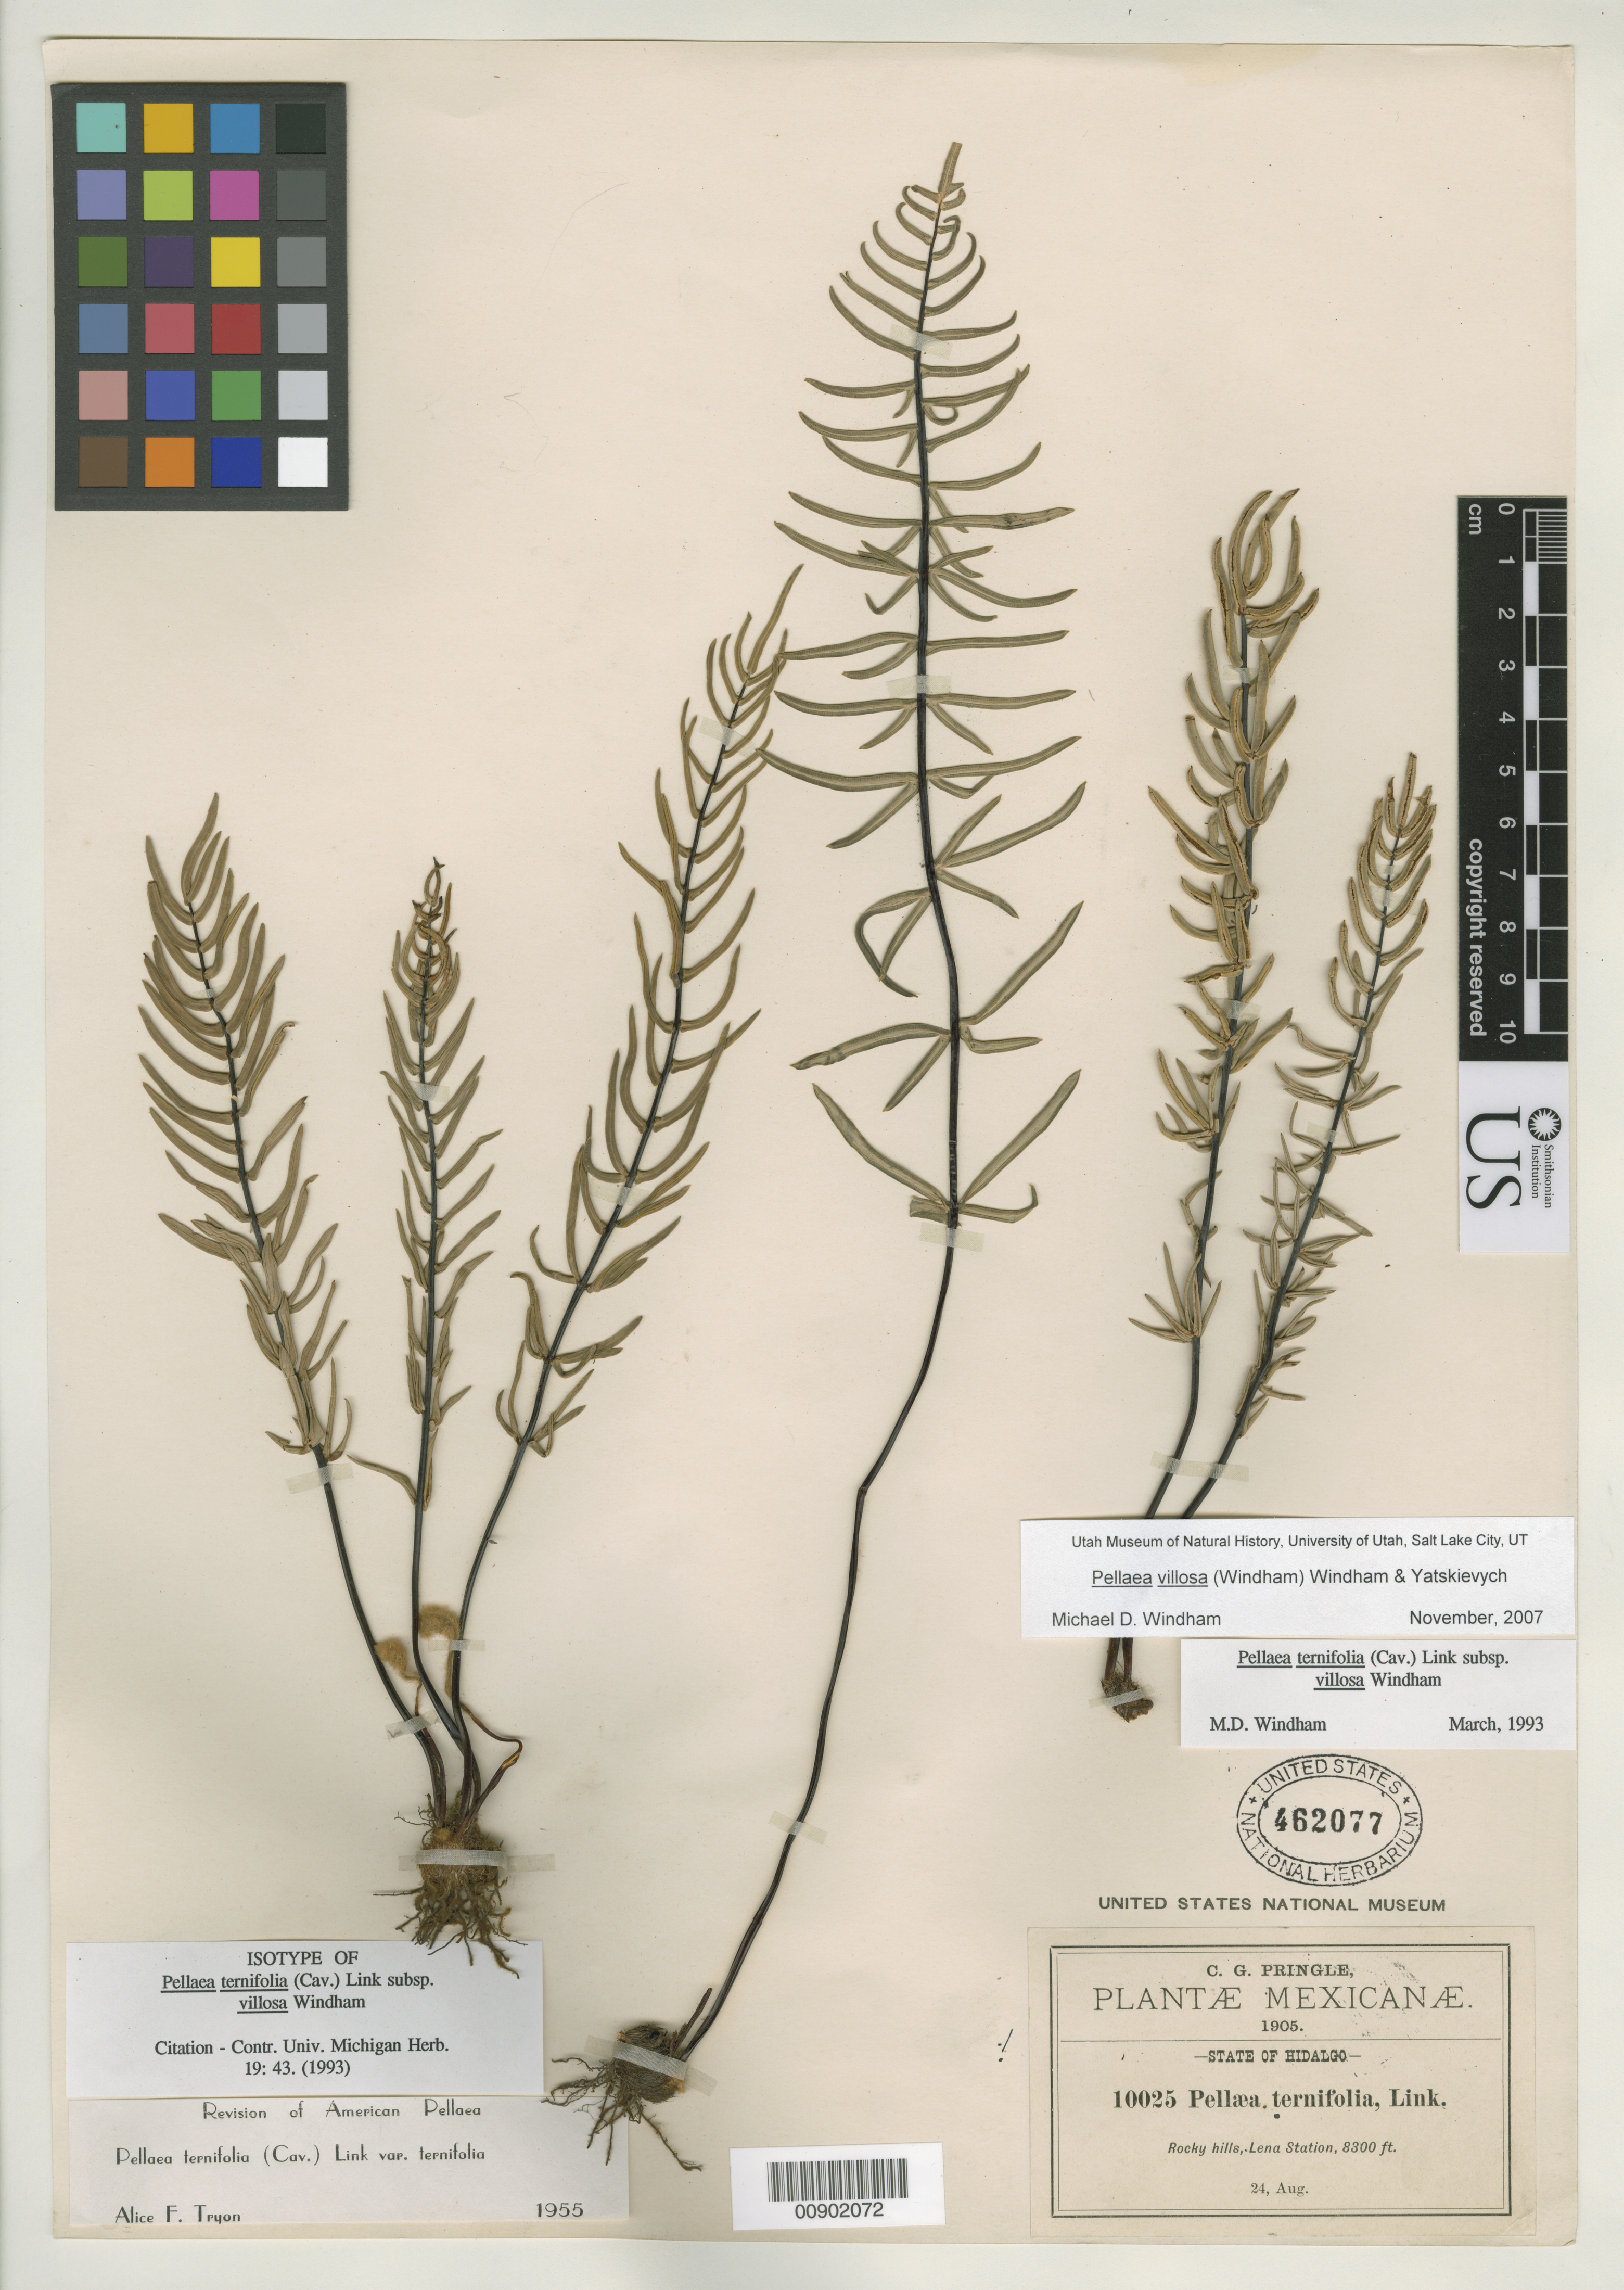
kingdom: Plantae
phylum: Tracheophyta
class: Polypodiopsida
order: Polypodiales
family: Pteridaceae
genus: Pellaea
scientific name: Pellaea ternifolia subsp. villosa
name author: Windham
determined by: Windham, M. D., (UT)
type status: Isotype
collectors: C. G. Pringle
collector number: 10025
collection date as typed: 24 Aug 1905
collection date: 1905-08-24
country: Mexico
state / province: Hidalgo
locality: Rocky hills, Lena Station.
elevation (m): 2530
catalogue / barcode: US 462077